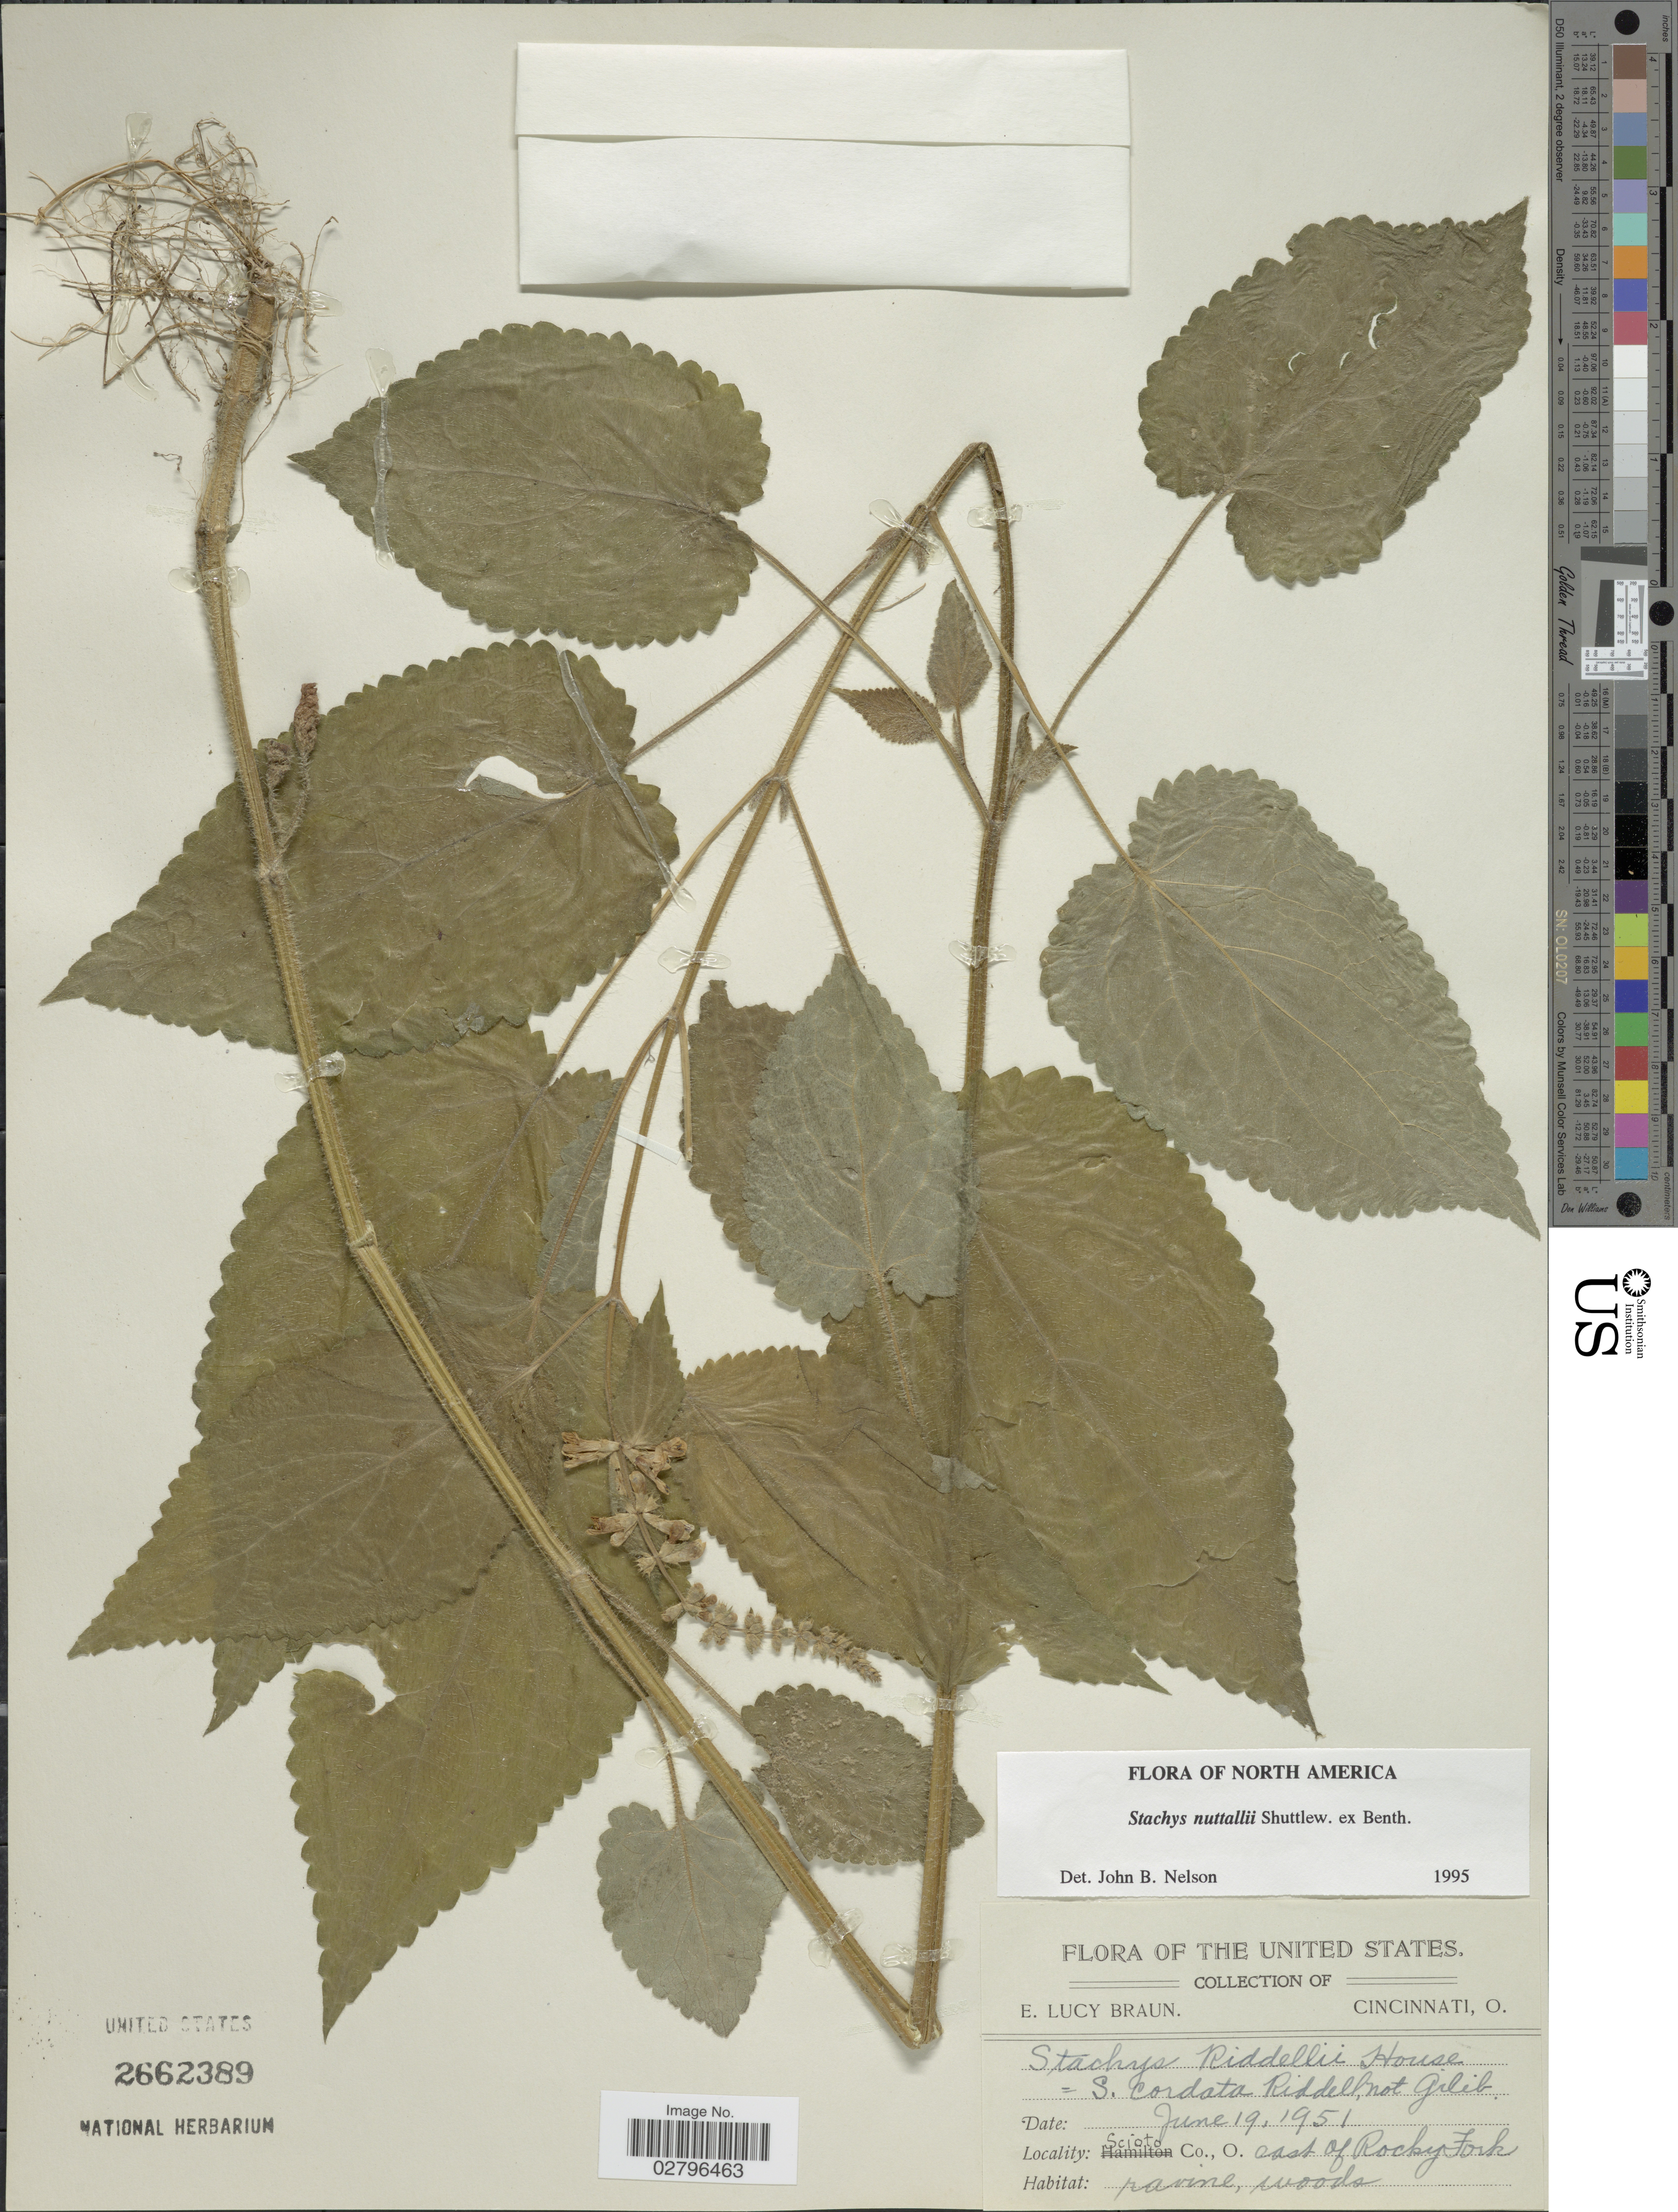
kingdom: Plantae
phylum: Tracheophyta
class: Magnoliopsida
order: Lamiales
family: Lamiaceae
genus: Stachys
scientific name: Stachys nuttallii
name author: Shuttlew. ex Benth.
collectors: E. L. Braun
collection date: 1951-06-19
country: United States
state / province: Ohio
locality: Scioto Co. east of Rocky Fork.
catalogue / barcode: US 2662389